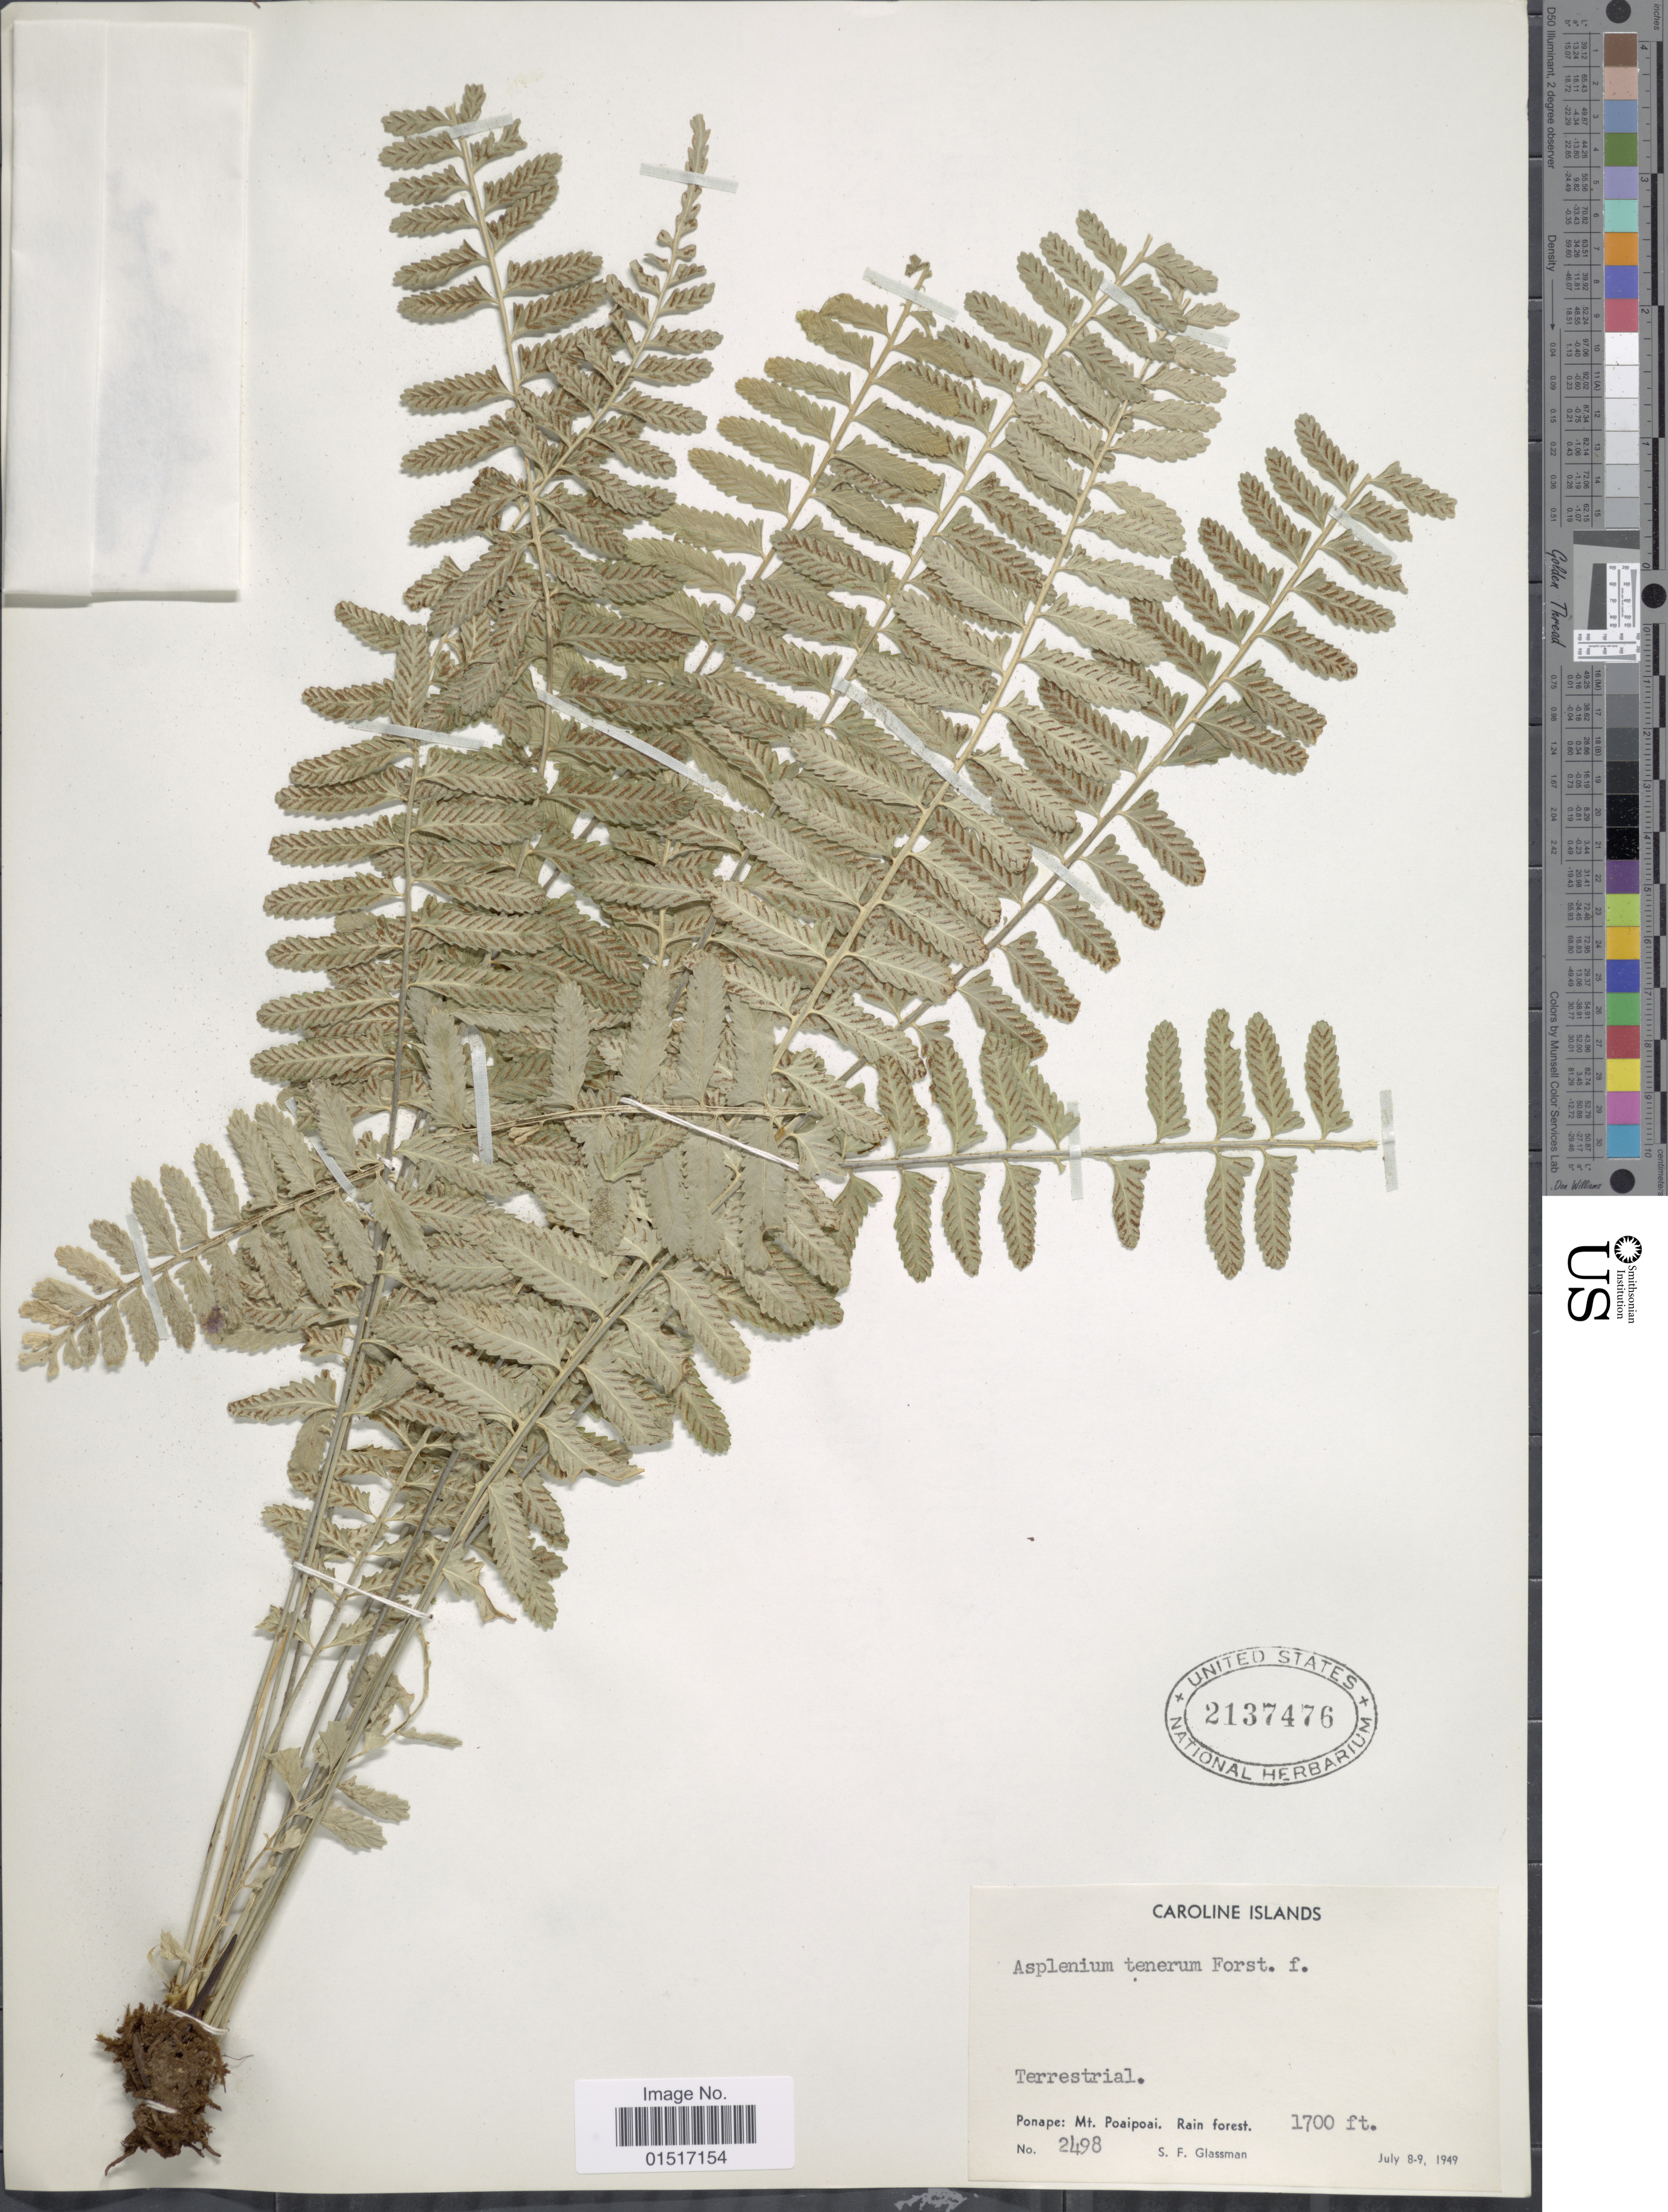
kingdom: Plantae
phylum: Tracheophyta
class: Polypodiopsida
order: Polypodiales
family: Aspleniaceae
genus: Asplenium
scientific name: Asplenium tenerum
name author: G. Forst.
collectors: S. F. Glassman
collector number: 2498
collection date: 1949-07-08/1949-07-09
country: Micronesia, Federated States of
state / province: Pohnpei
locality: Caroline Islands. Ponape: Mt. Poaipoai. Rain forest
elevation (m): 518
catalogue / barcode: US 2137476